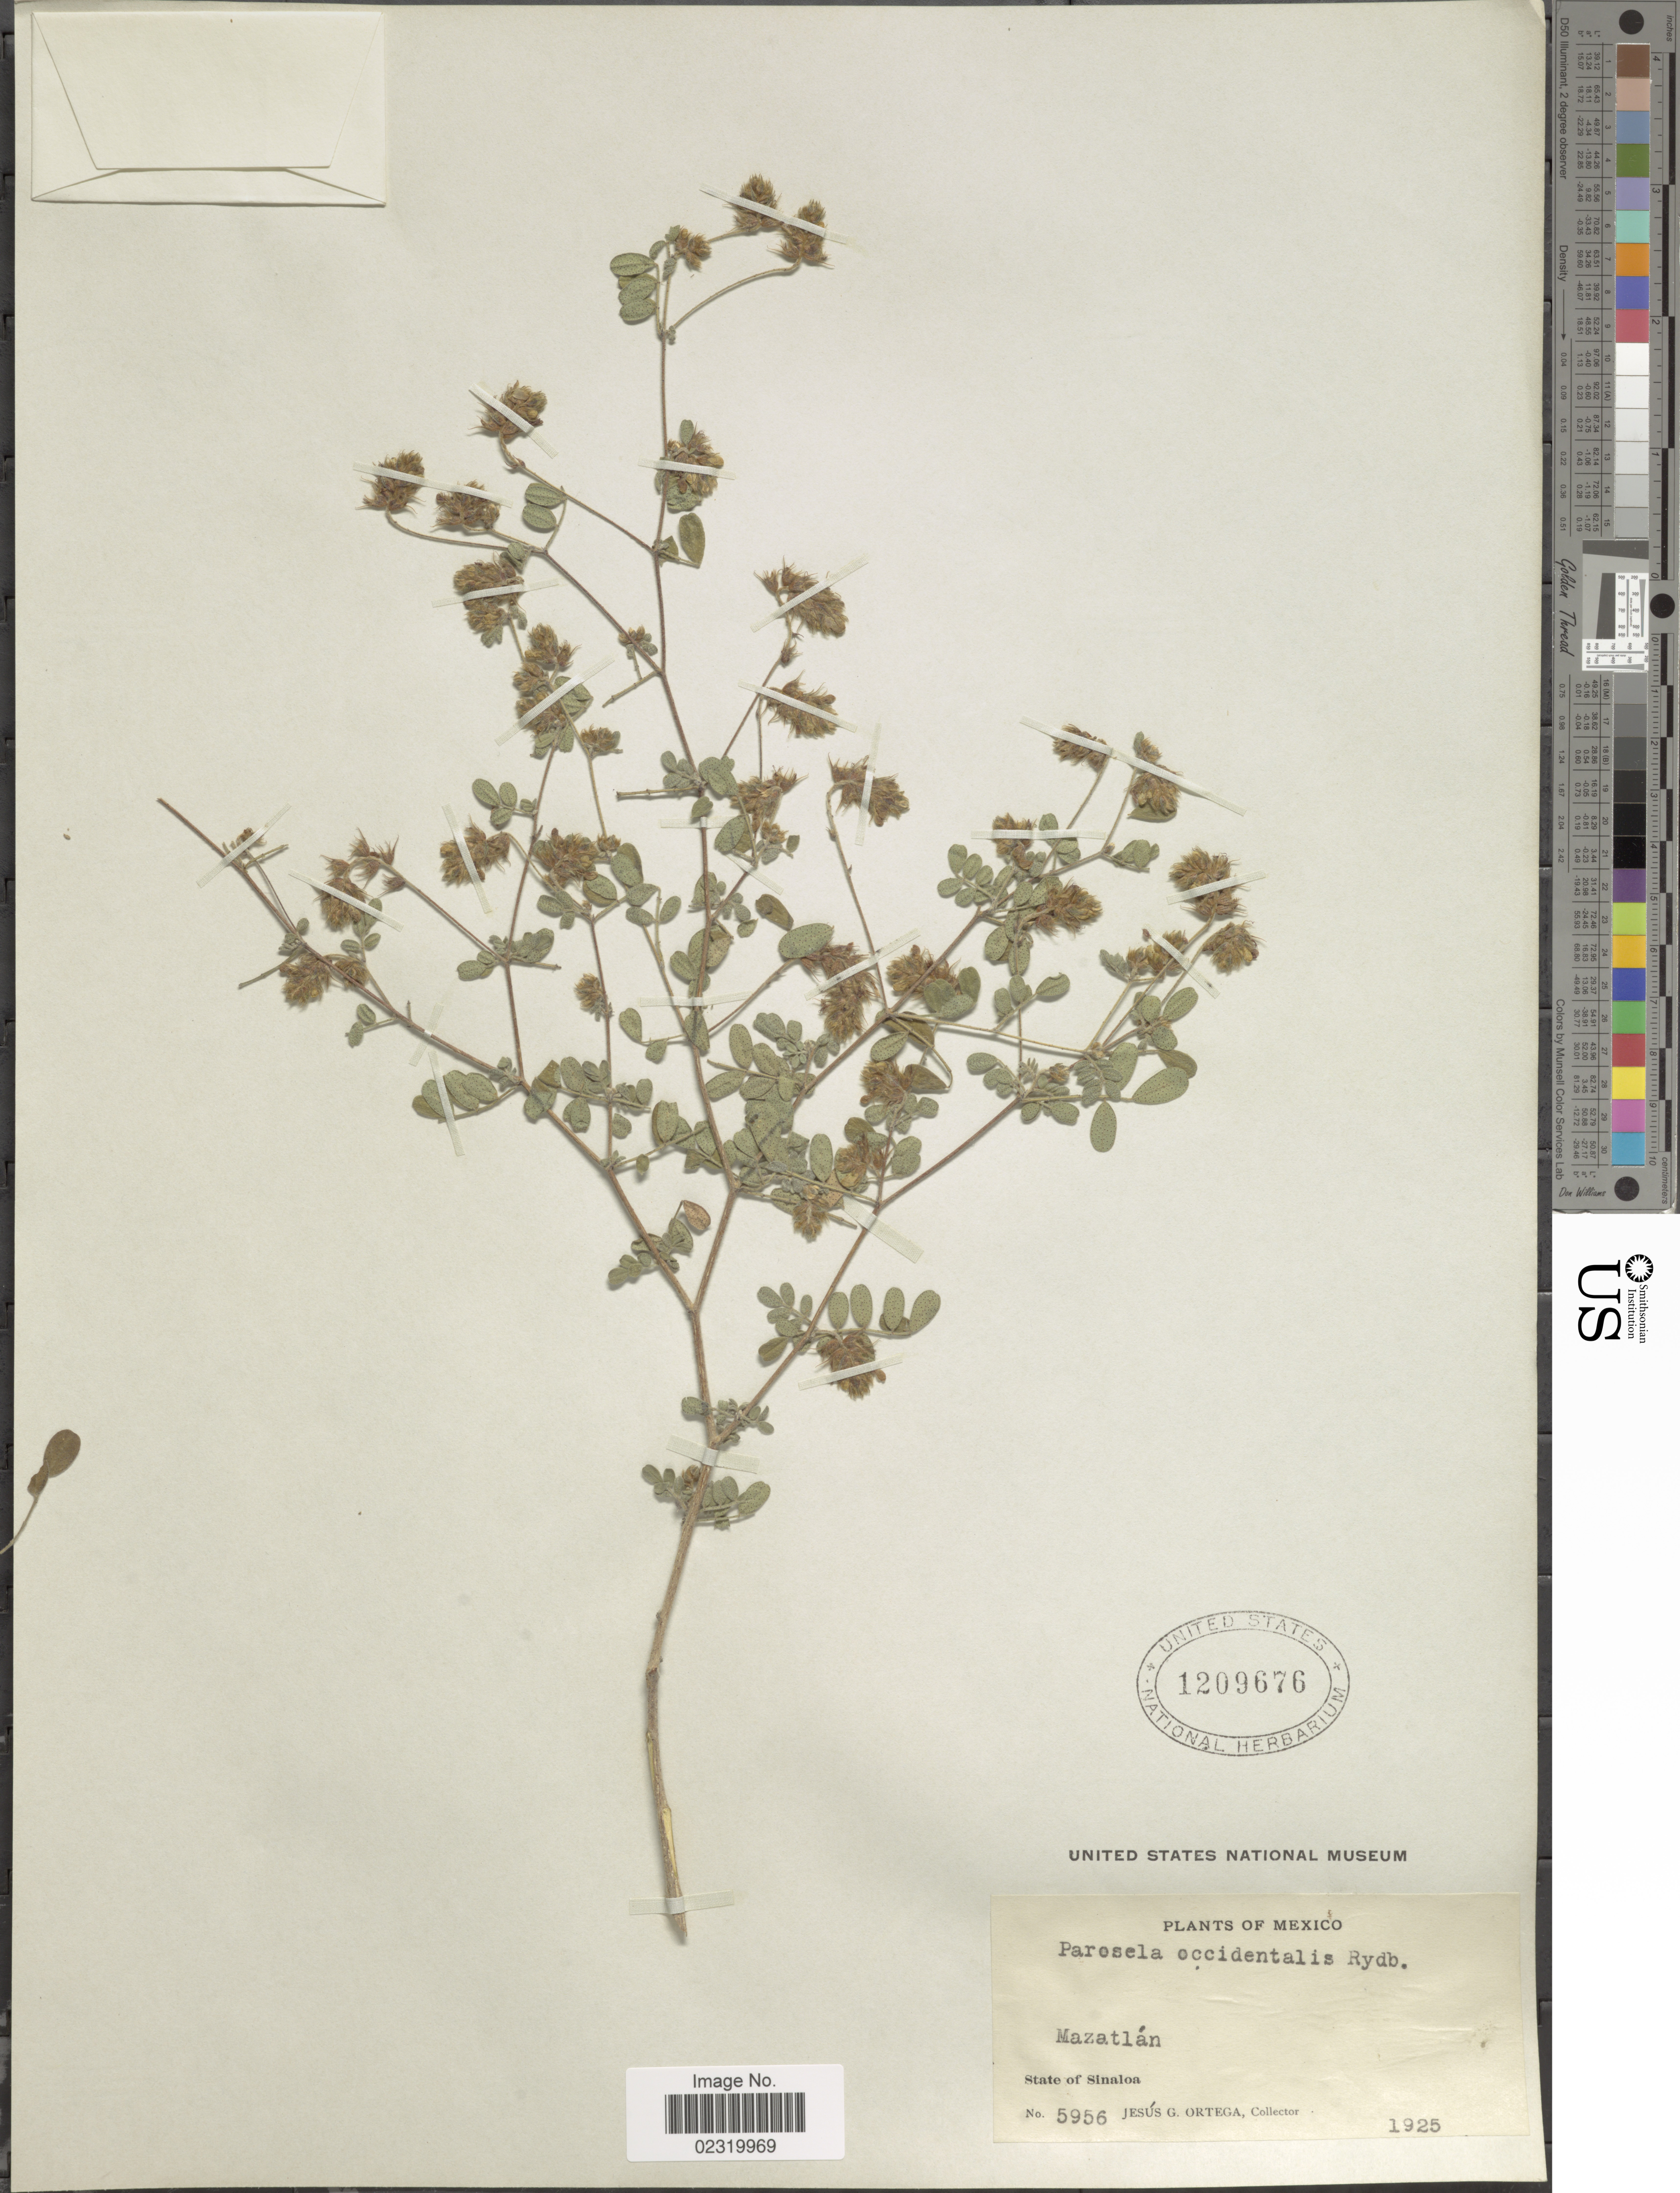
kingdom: Plantae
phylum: Tracheophyta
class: Magnoliopsida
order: Fabales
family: Fabaceae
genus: Dalea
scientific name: Dalea occidentalis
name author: (Rydb.) L. Riley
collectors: J. Ortega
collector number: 5956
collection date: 1925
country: Mexico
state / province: Sinaloa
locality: Mazatlán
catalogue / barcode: US 1209676